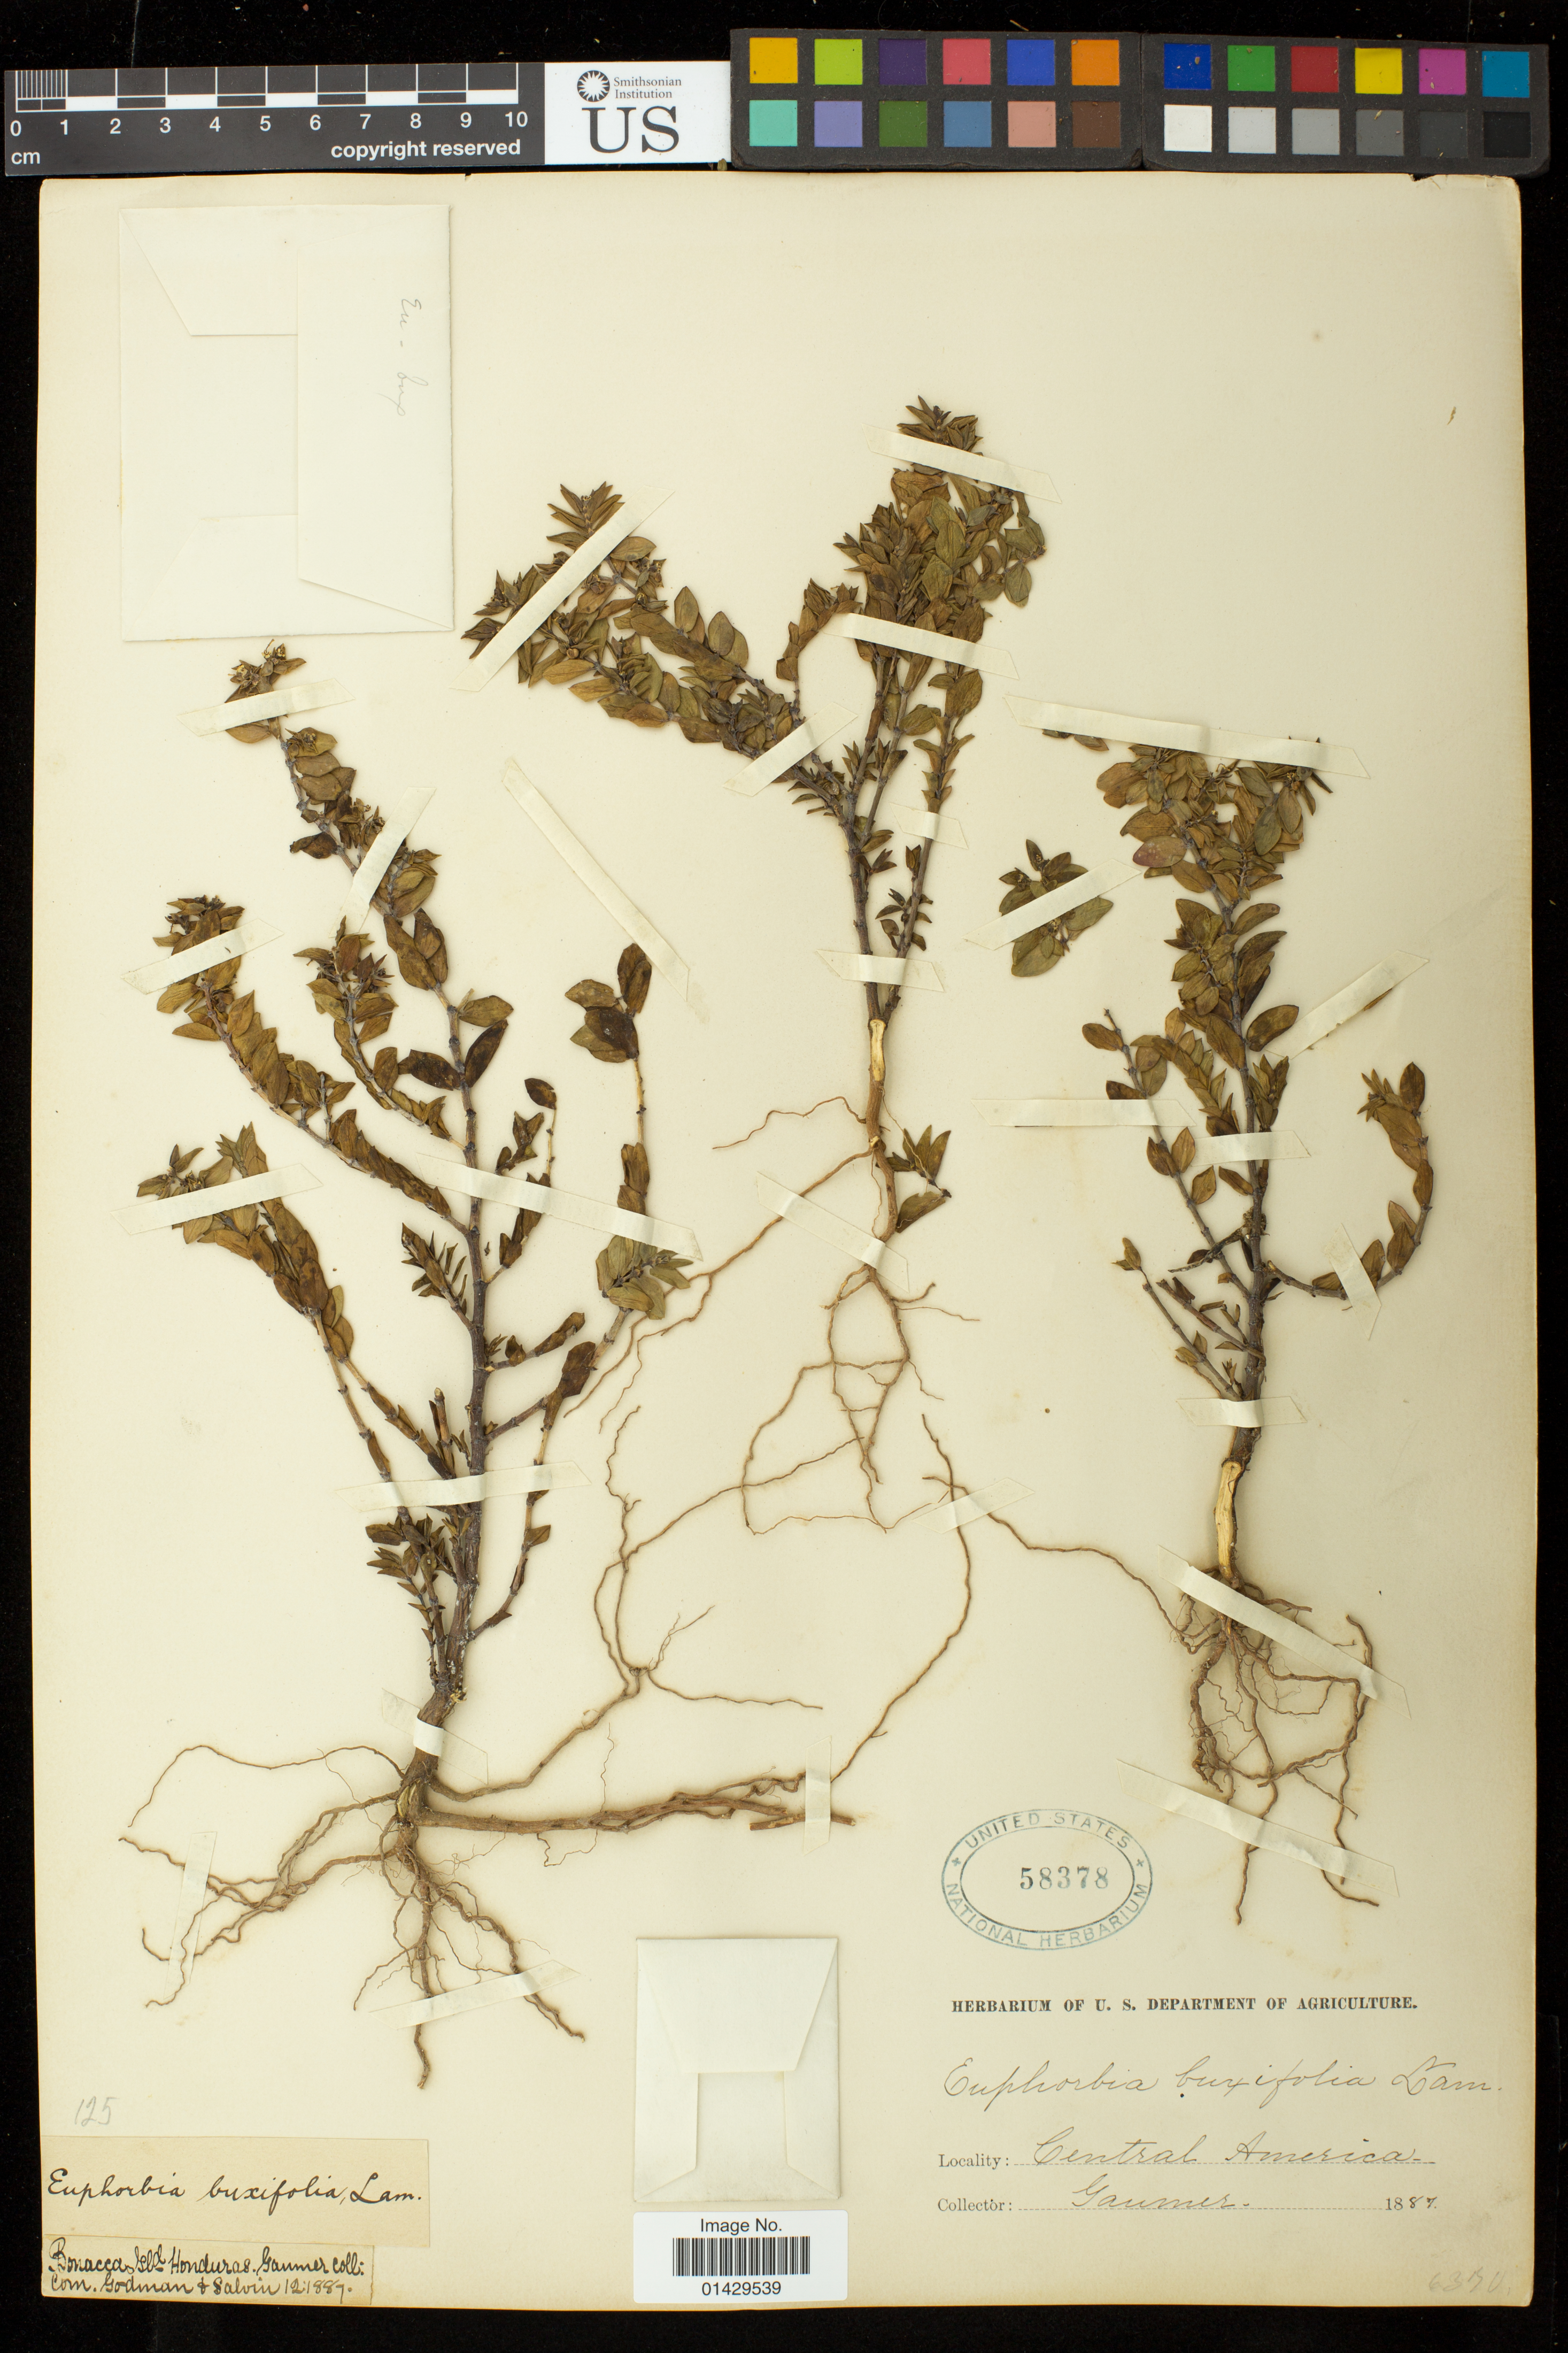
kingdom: Plantae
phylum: Tracheophyta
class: Magnoliopsida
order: Malpighiales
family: Euphorbiaceae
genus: Euphorbia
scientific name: Euphorbia mesembryanthemifolia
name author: Jacq.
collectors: -. Gaumer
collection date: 1887-12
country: Honduras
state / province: Islas de la Bahía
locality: Bonacca Isld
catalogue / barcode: US 58378